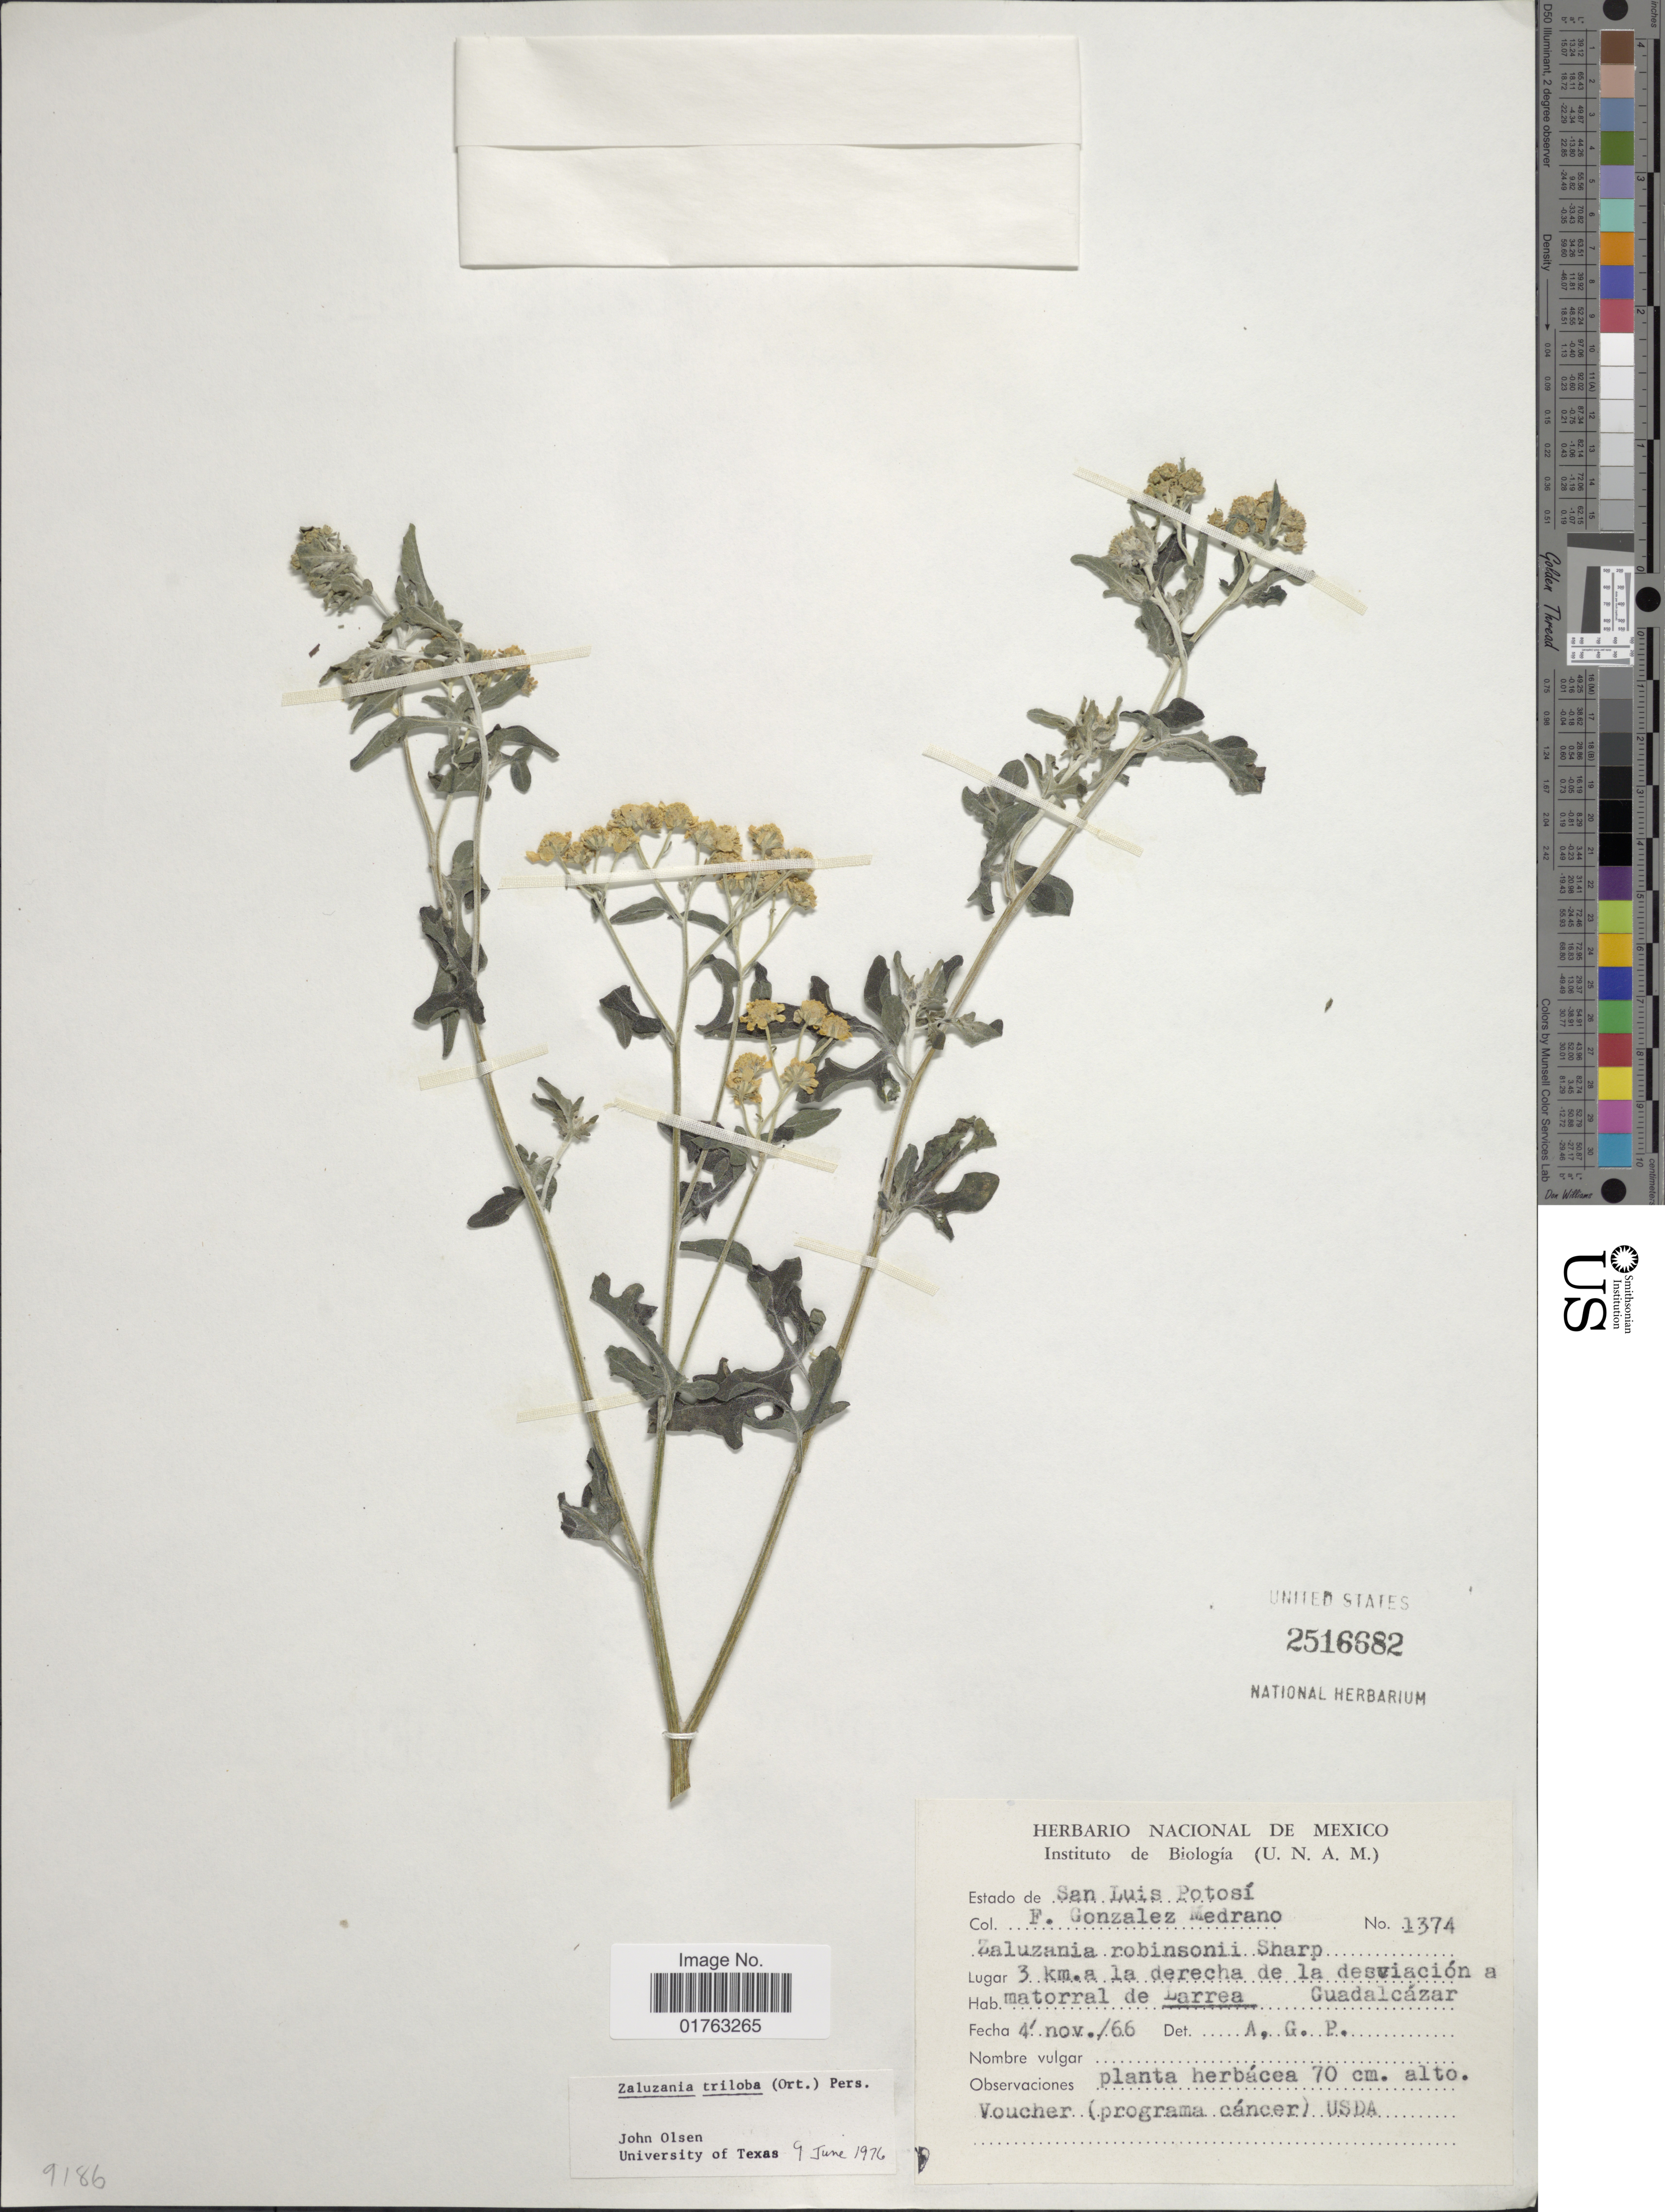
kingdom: Plantae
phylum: Tracheophyta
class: Magnoliopsida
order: Asterales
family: Asteraceae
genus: Zaluzania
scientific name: Zaluzania triloba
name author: (Ortega) Pers.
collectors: F. Medrano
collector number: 1374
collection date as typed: Transcribed d/m/y: 4/11/66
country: Mexico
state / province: San Luis Potosí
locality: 3 km. a la derecha de la desviacion a matorral de Larrea Guadalcazar [interpreted]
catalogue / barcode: US 2516682